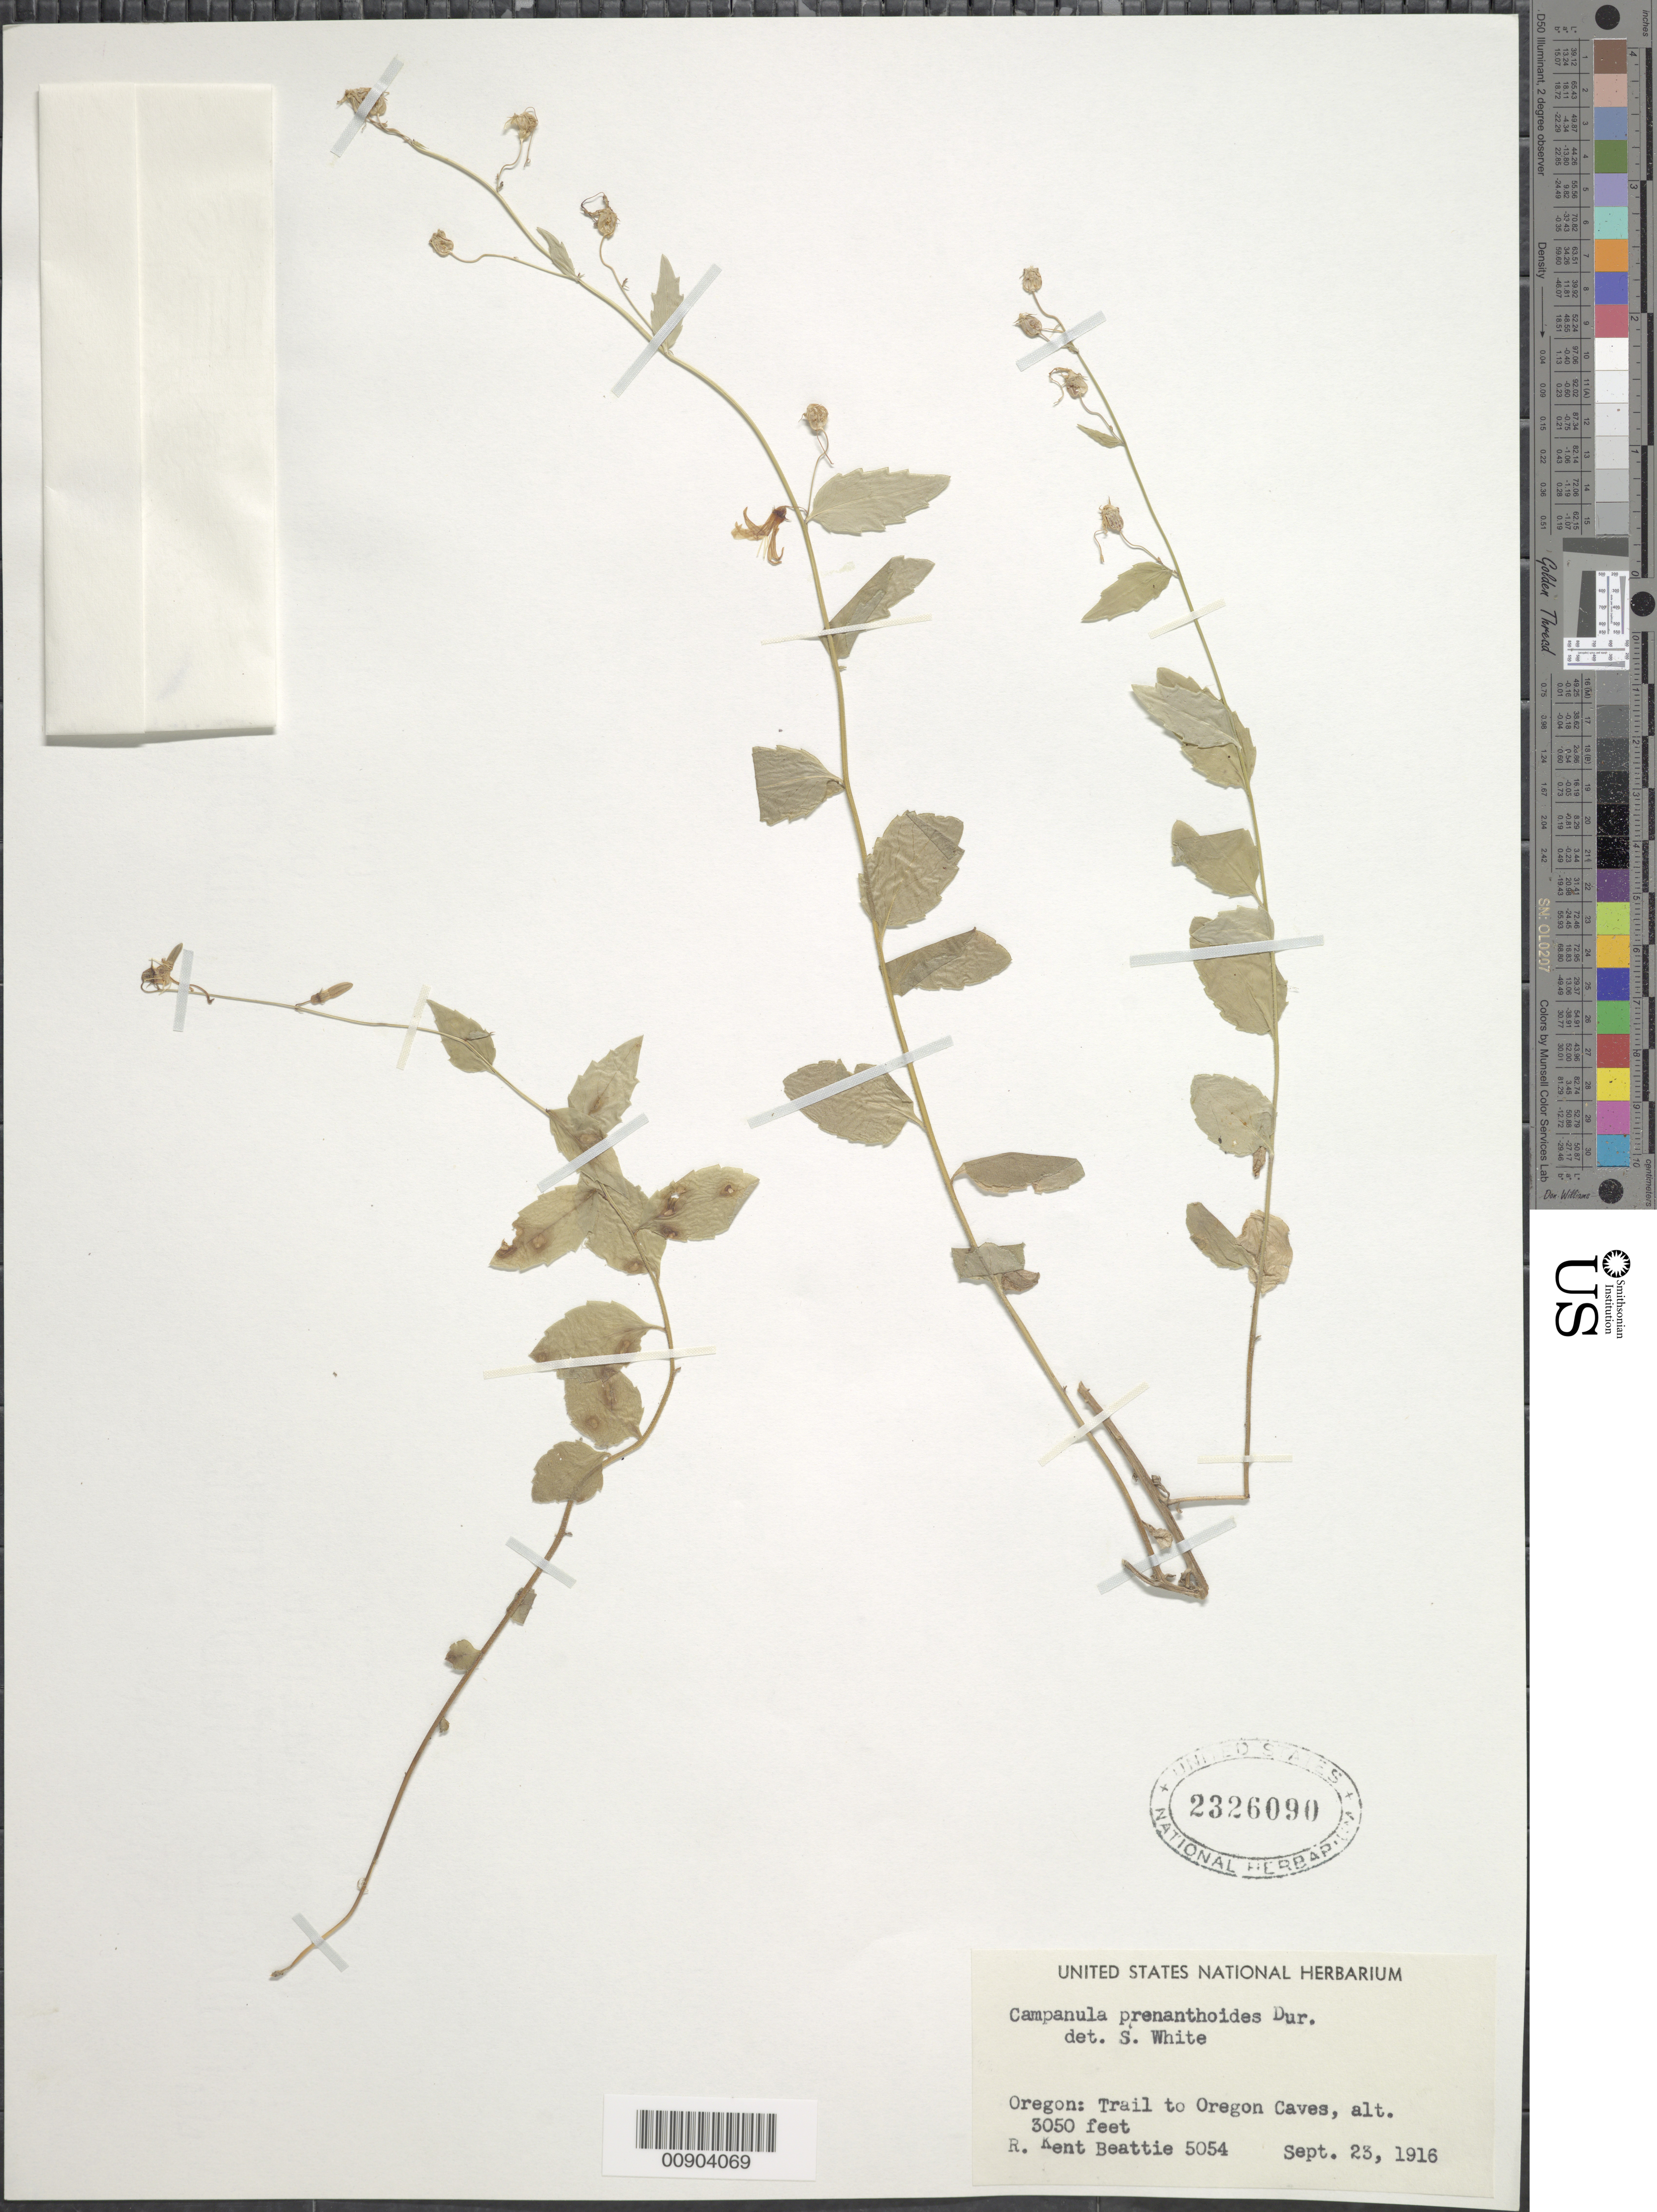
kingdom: Plantae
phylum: Tracheophyta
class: Magnoliopsida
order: Asterales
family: Campanulaceae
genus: Campanula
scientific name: Campanula prenanthoides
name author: Durand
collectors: R. K. Beattie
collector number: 5054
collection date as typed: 23 Sep 1916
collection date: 1916-09-23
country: United States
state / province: Oregon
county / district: Josephine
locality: Trail to Oregon Caves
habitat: trail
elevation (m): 930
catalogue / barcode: US 2326090